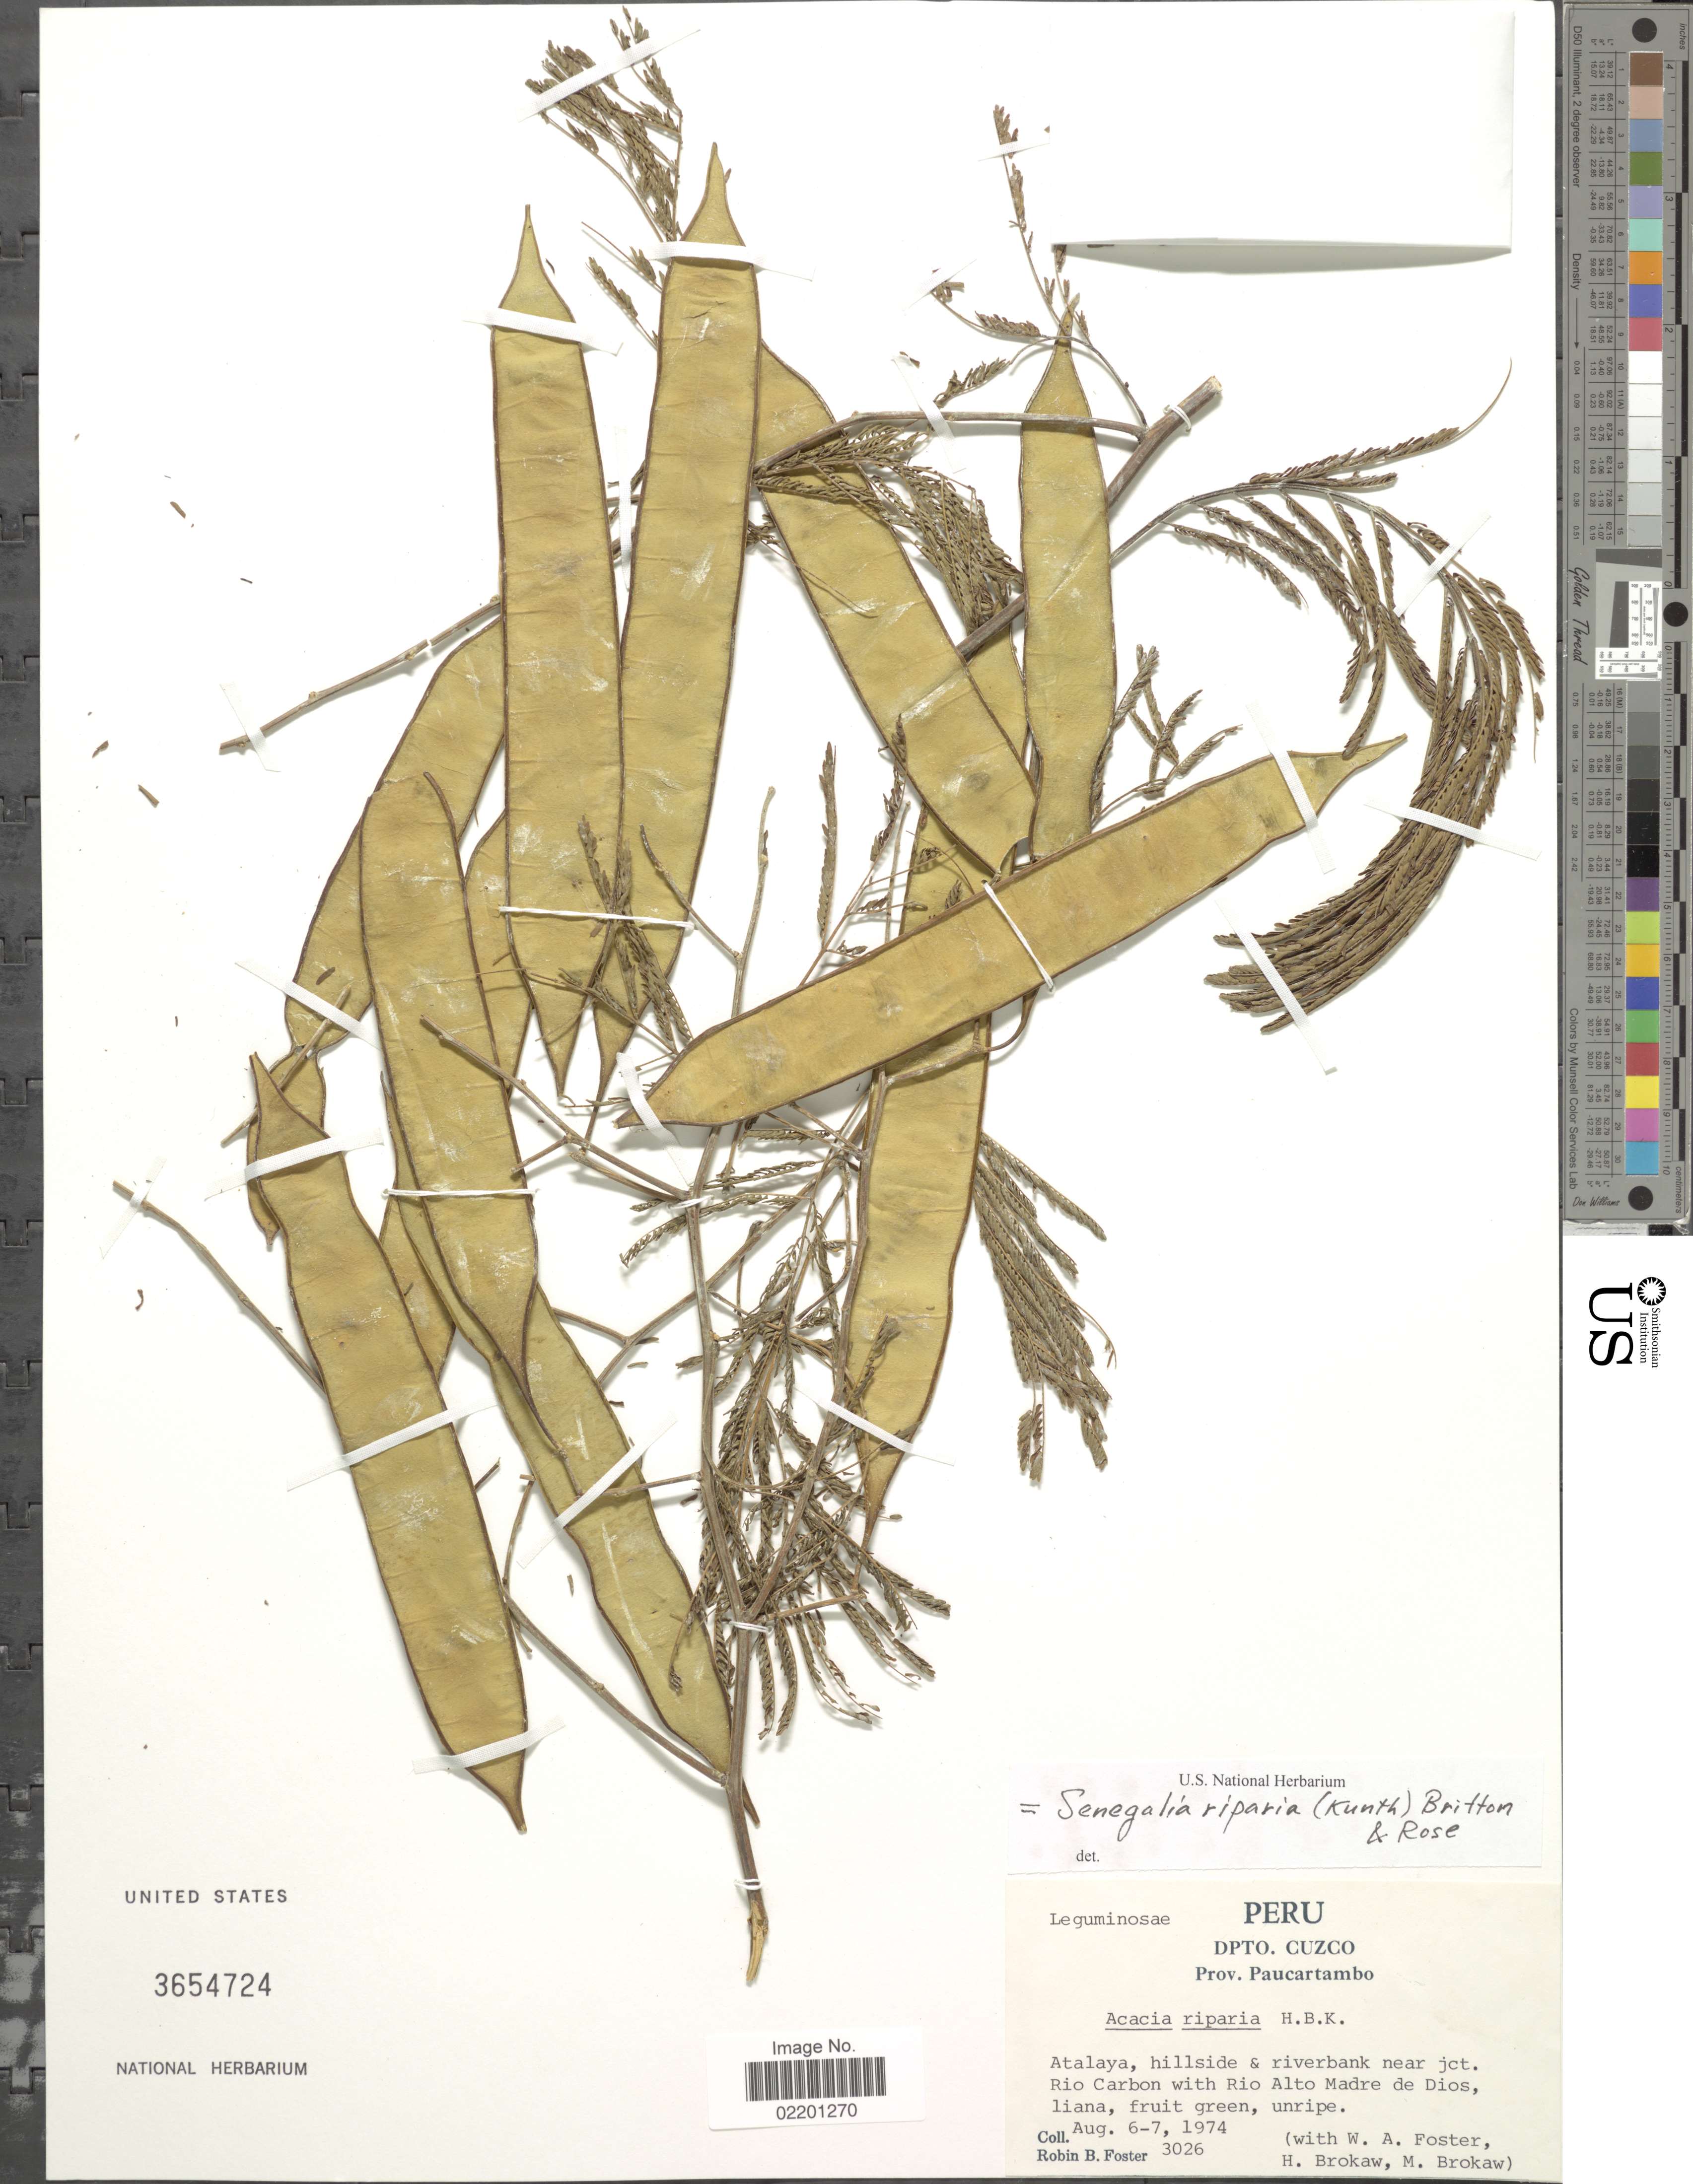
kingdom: Plantae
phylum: Tracheophyta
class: Magnoliopsida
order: Fabales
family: Fabaceae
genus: Senegalia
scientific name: Senegalia riparia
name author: (Kunth) Britton & Rose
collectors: R. B. Foster, W. Foster, H. Brokaw & M. Brokaw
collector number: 3026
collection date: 1974-08-06/1974-08-07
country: Peru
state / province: Cusco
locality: Dpto. Cuzco, Prov. Paucartambo, Atalaya, hillside & riverbank near jct. Rio Carbon with Rio Alto Madre de Dios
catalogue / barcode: US 3654724